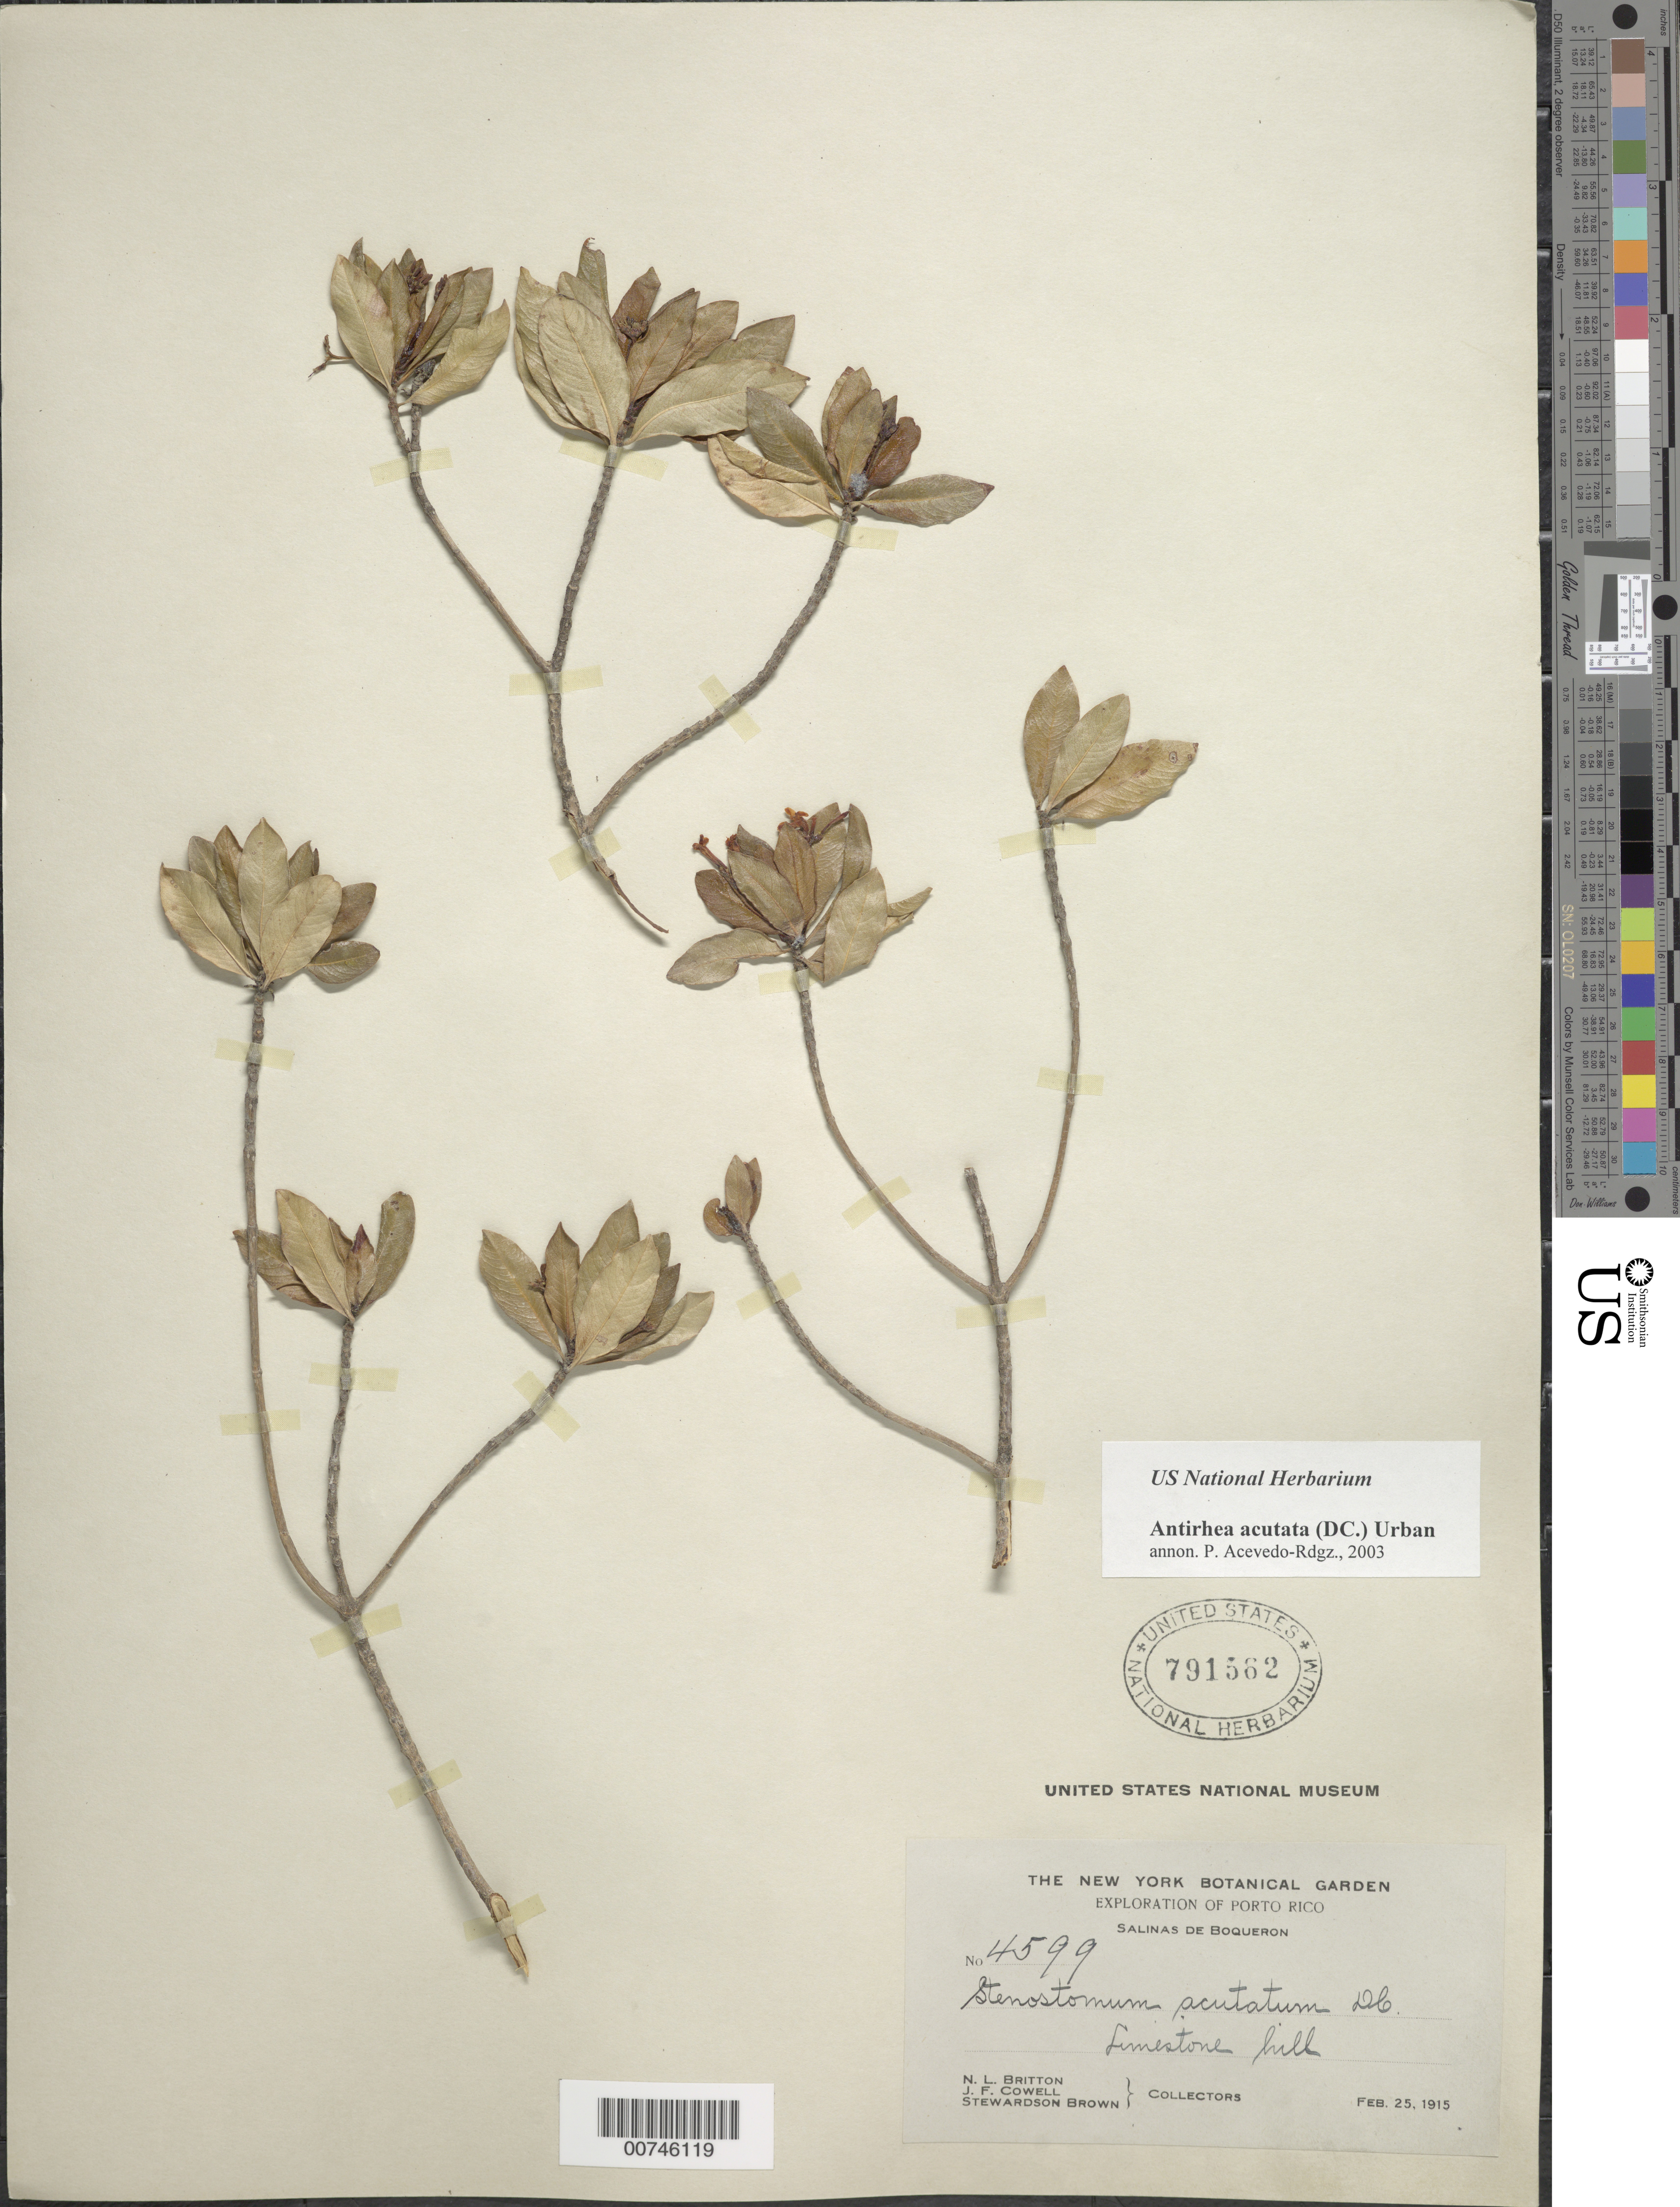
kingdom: Plantae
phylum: Tracheophyta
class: Magnoliopsida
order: Gentianales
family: Rubiaceae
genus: Stenostomum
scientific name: Stenostomum acutatum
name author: DC.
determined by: Acevedo-Rodríguez, P., (BOT), Smithsonian Institution - National Museum of Natural History (UNITED STATES)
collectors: N. Britton, J. F. Cowell & S. Brown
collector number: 4599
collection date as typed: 25 Feb 1915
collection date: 1915-02-25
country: Puerto Rico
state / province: Cabo Rojo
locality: Salinas de Boqueron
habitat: Limestone hill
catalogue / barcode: US 791562